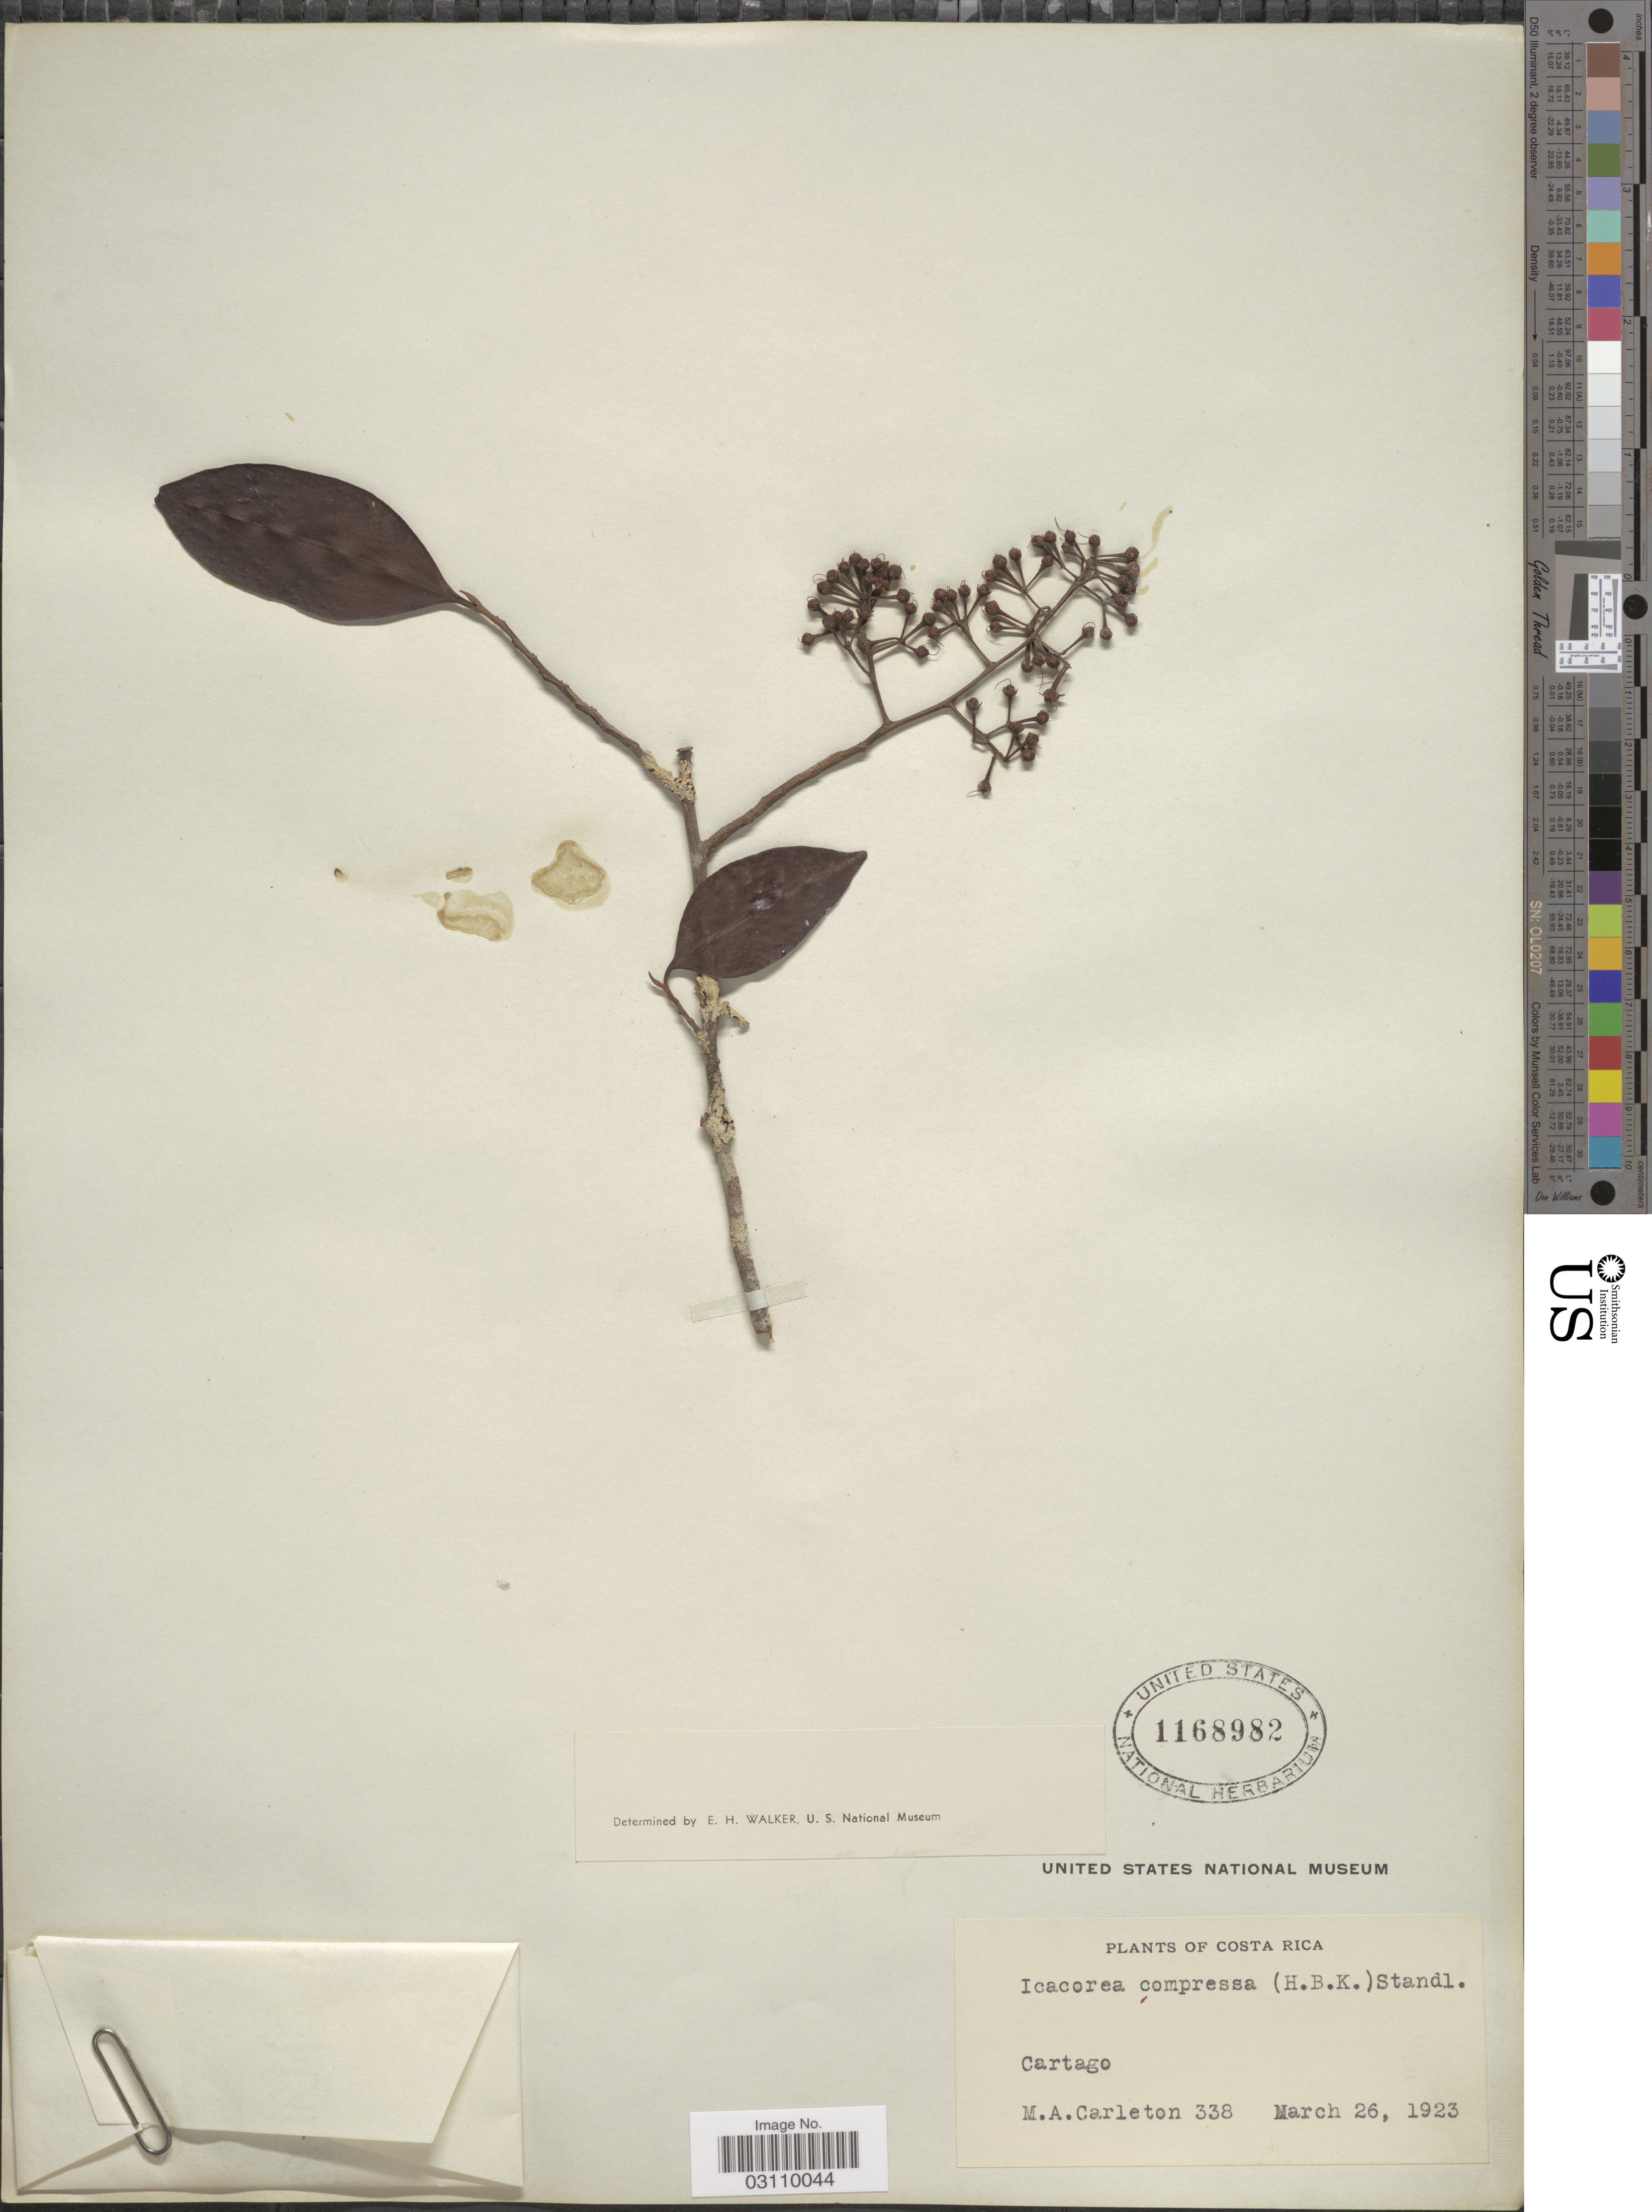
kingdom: Plantae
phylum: Tracheophyta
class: Magnoliopsida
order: Ericales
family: Primulaceae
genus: Ardisia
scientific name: Ardisia compressa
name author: Kunth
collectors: M. A. Carleton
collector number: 338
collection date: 1923-03-26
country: Costa Rica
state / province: Cartago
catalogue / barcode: US 1168982